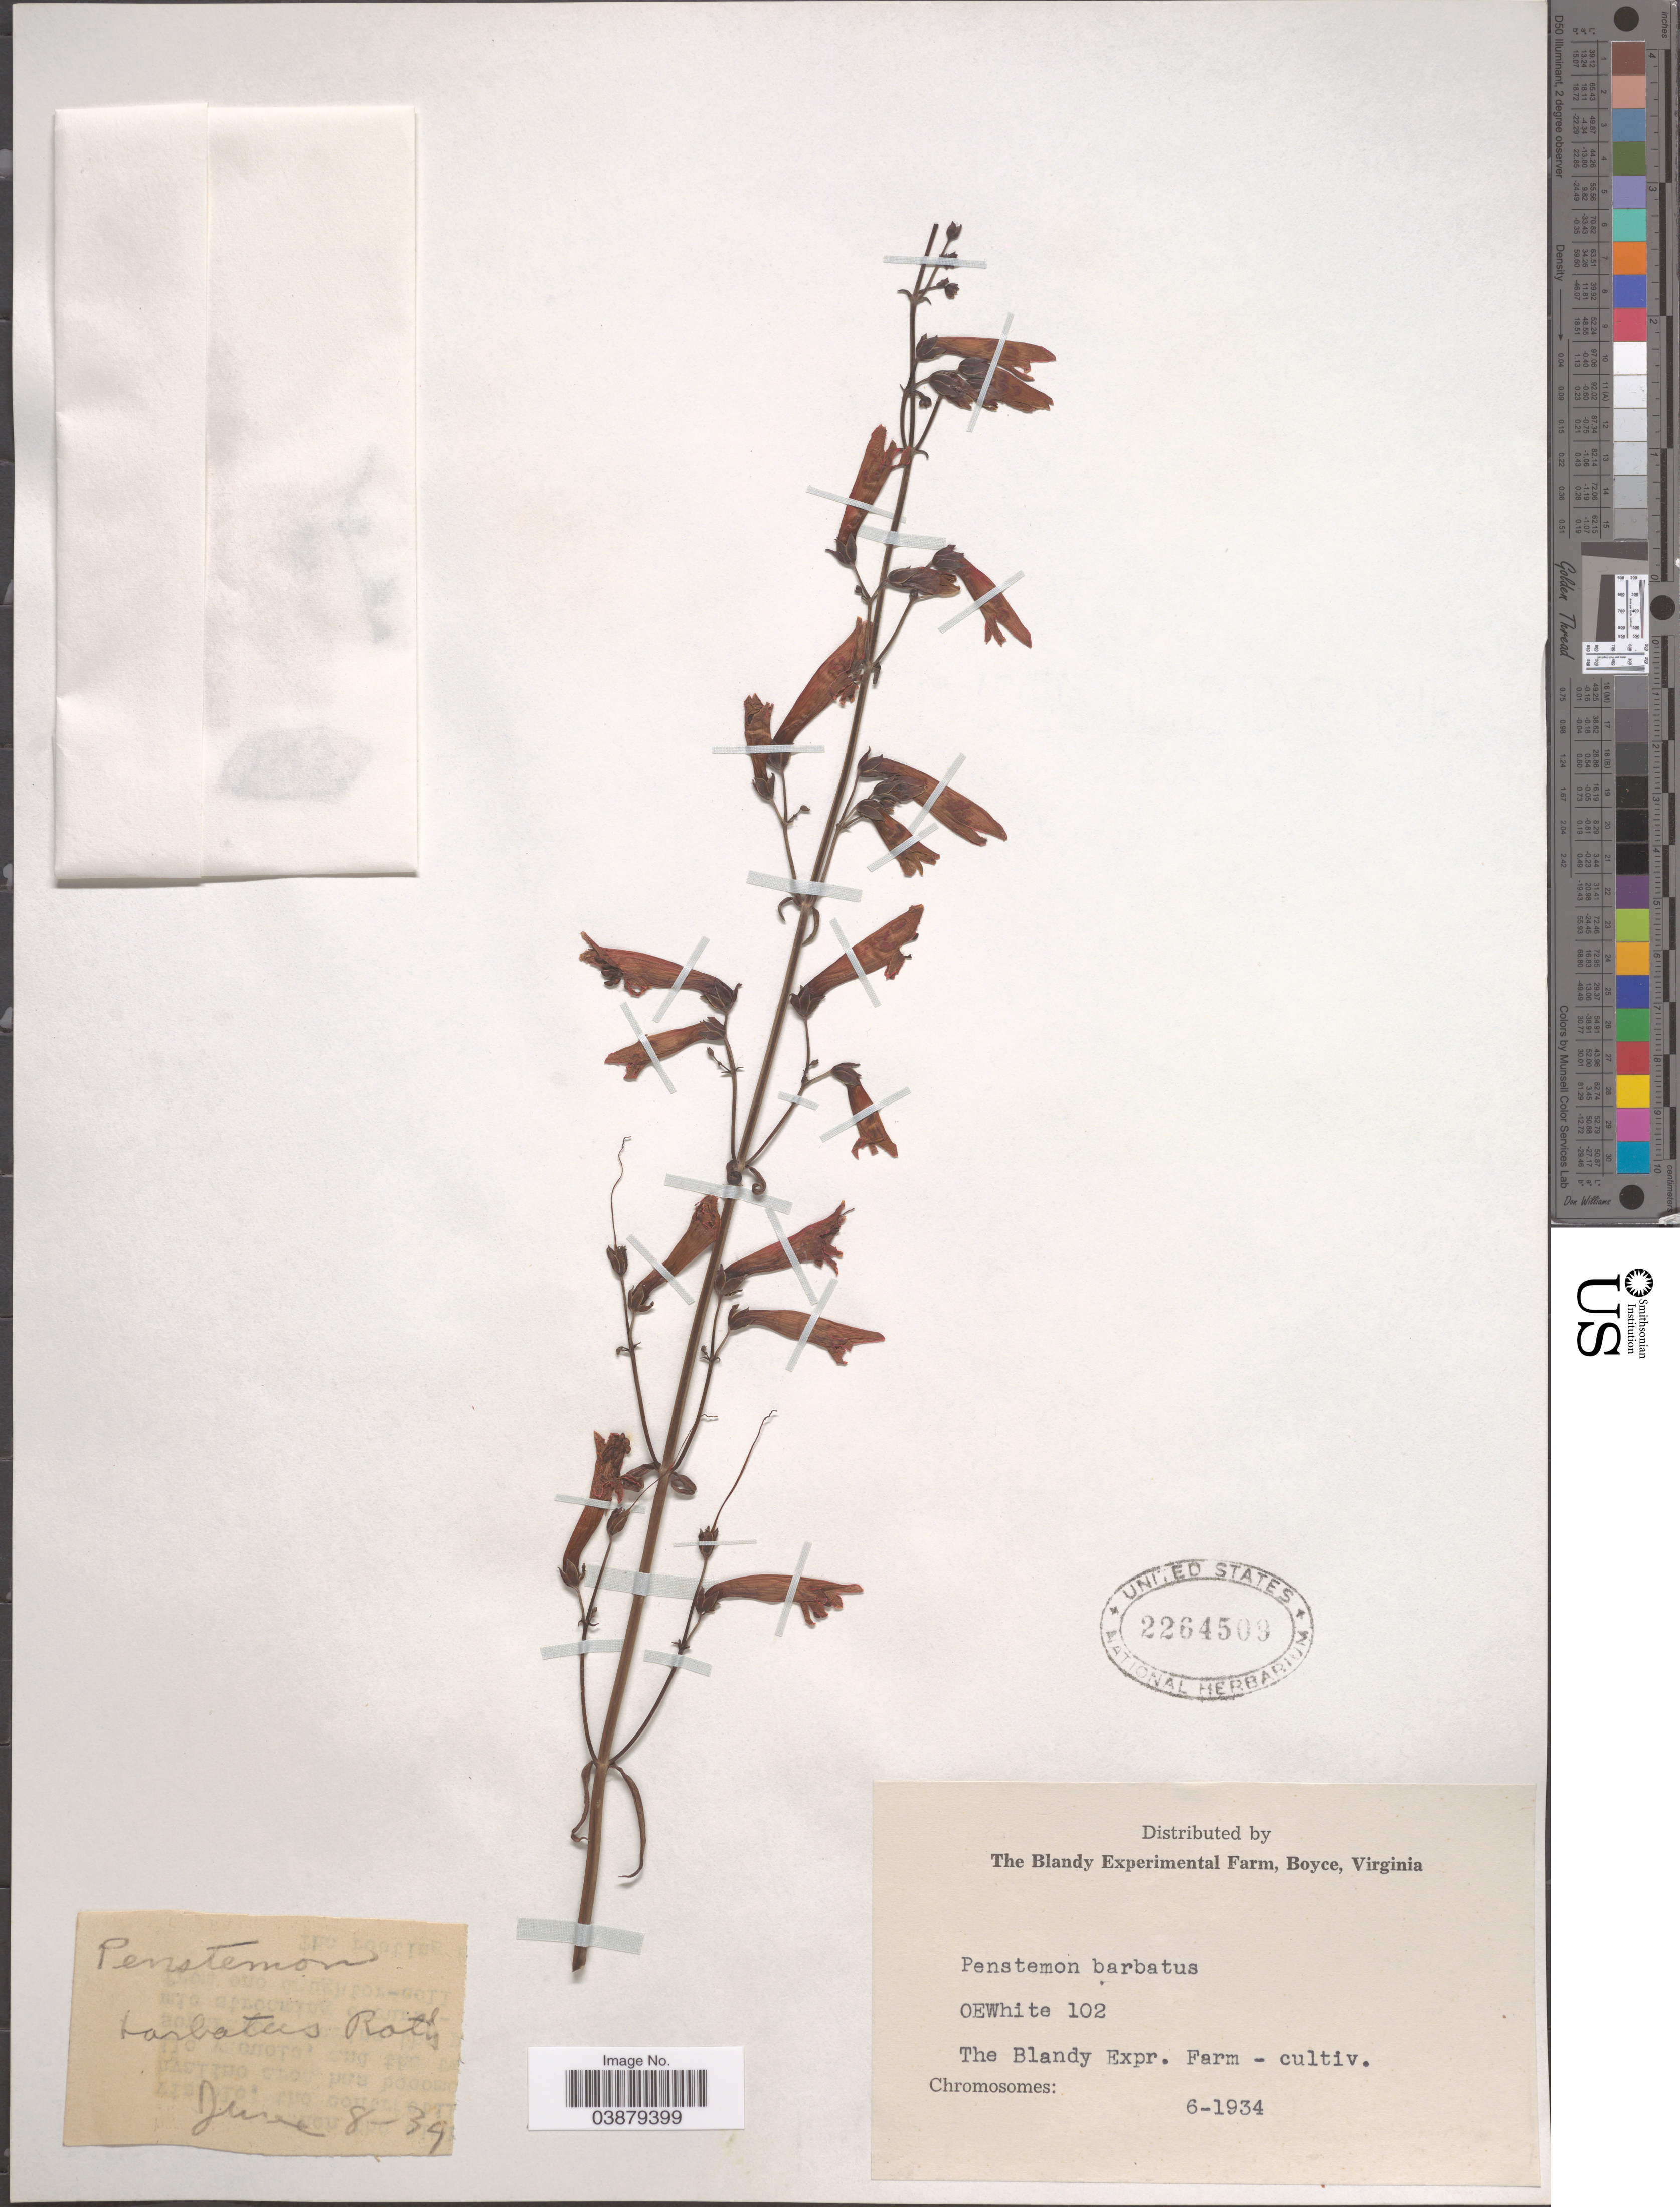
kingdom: Plantae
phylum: Tracheophyta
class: Magnoliopsida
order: Lamiales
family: Plantaginaceae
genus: Penstemon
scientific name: Penstemon barbatus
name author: (Cav.) Roth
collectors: O. E. White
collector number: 102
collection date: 1934-06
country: United States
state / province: Virginia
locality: The Blandy Experimental Farm, Boyce.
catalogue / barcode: US 2264509